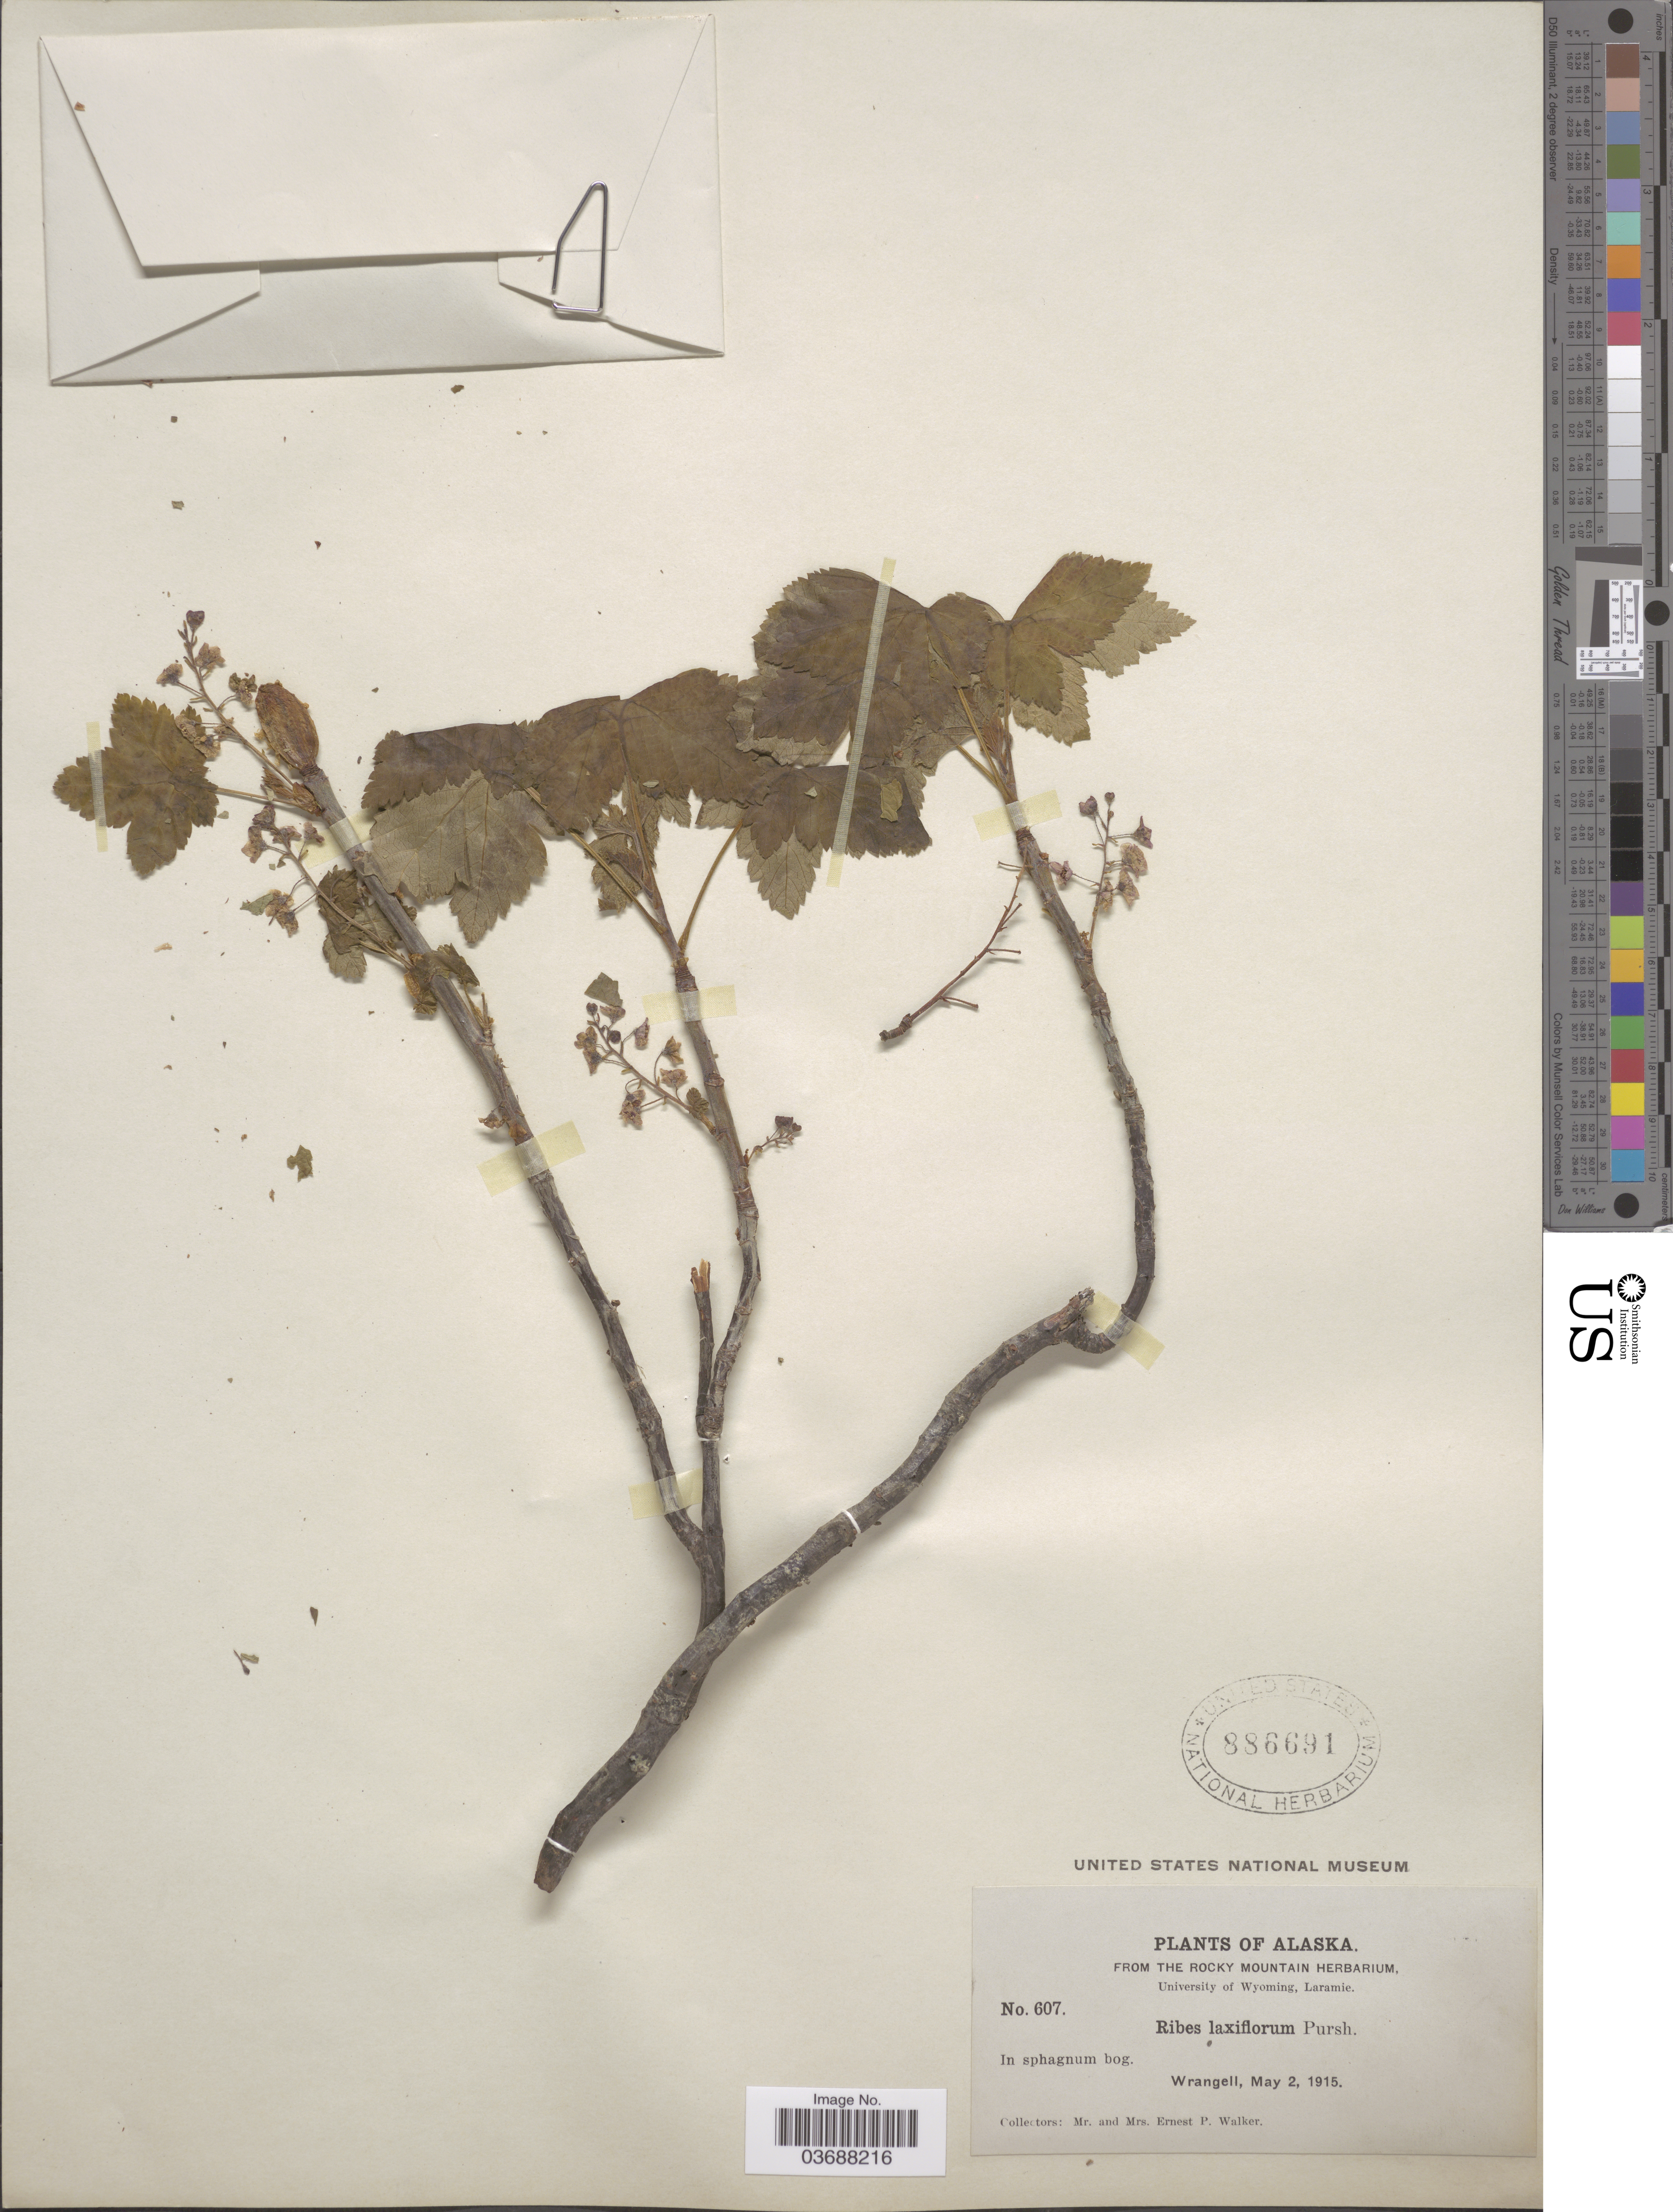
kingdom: Plantae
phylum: Tracheophyta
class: Magnoliopsida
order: Saxifragales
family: Grossulariaceae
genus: Ribes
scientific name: Ribes laxiflorum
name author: Pursh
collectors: E. P. Walker & E. Walker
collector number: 607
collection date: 1915-05-02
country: United States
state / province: Alaska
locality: Wrangell.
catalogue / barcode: US 886691